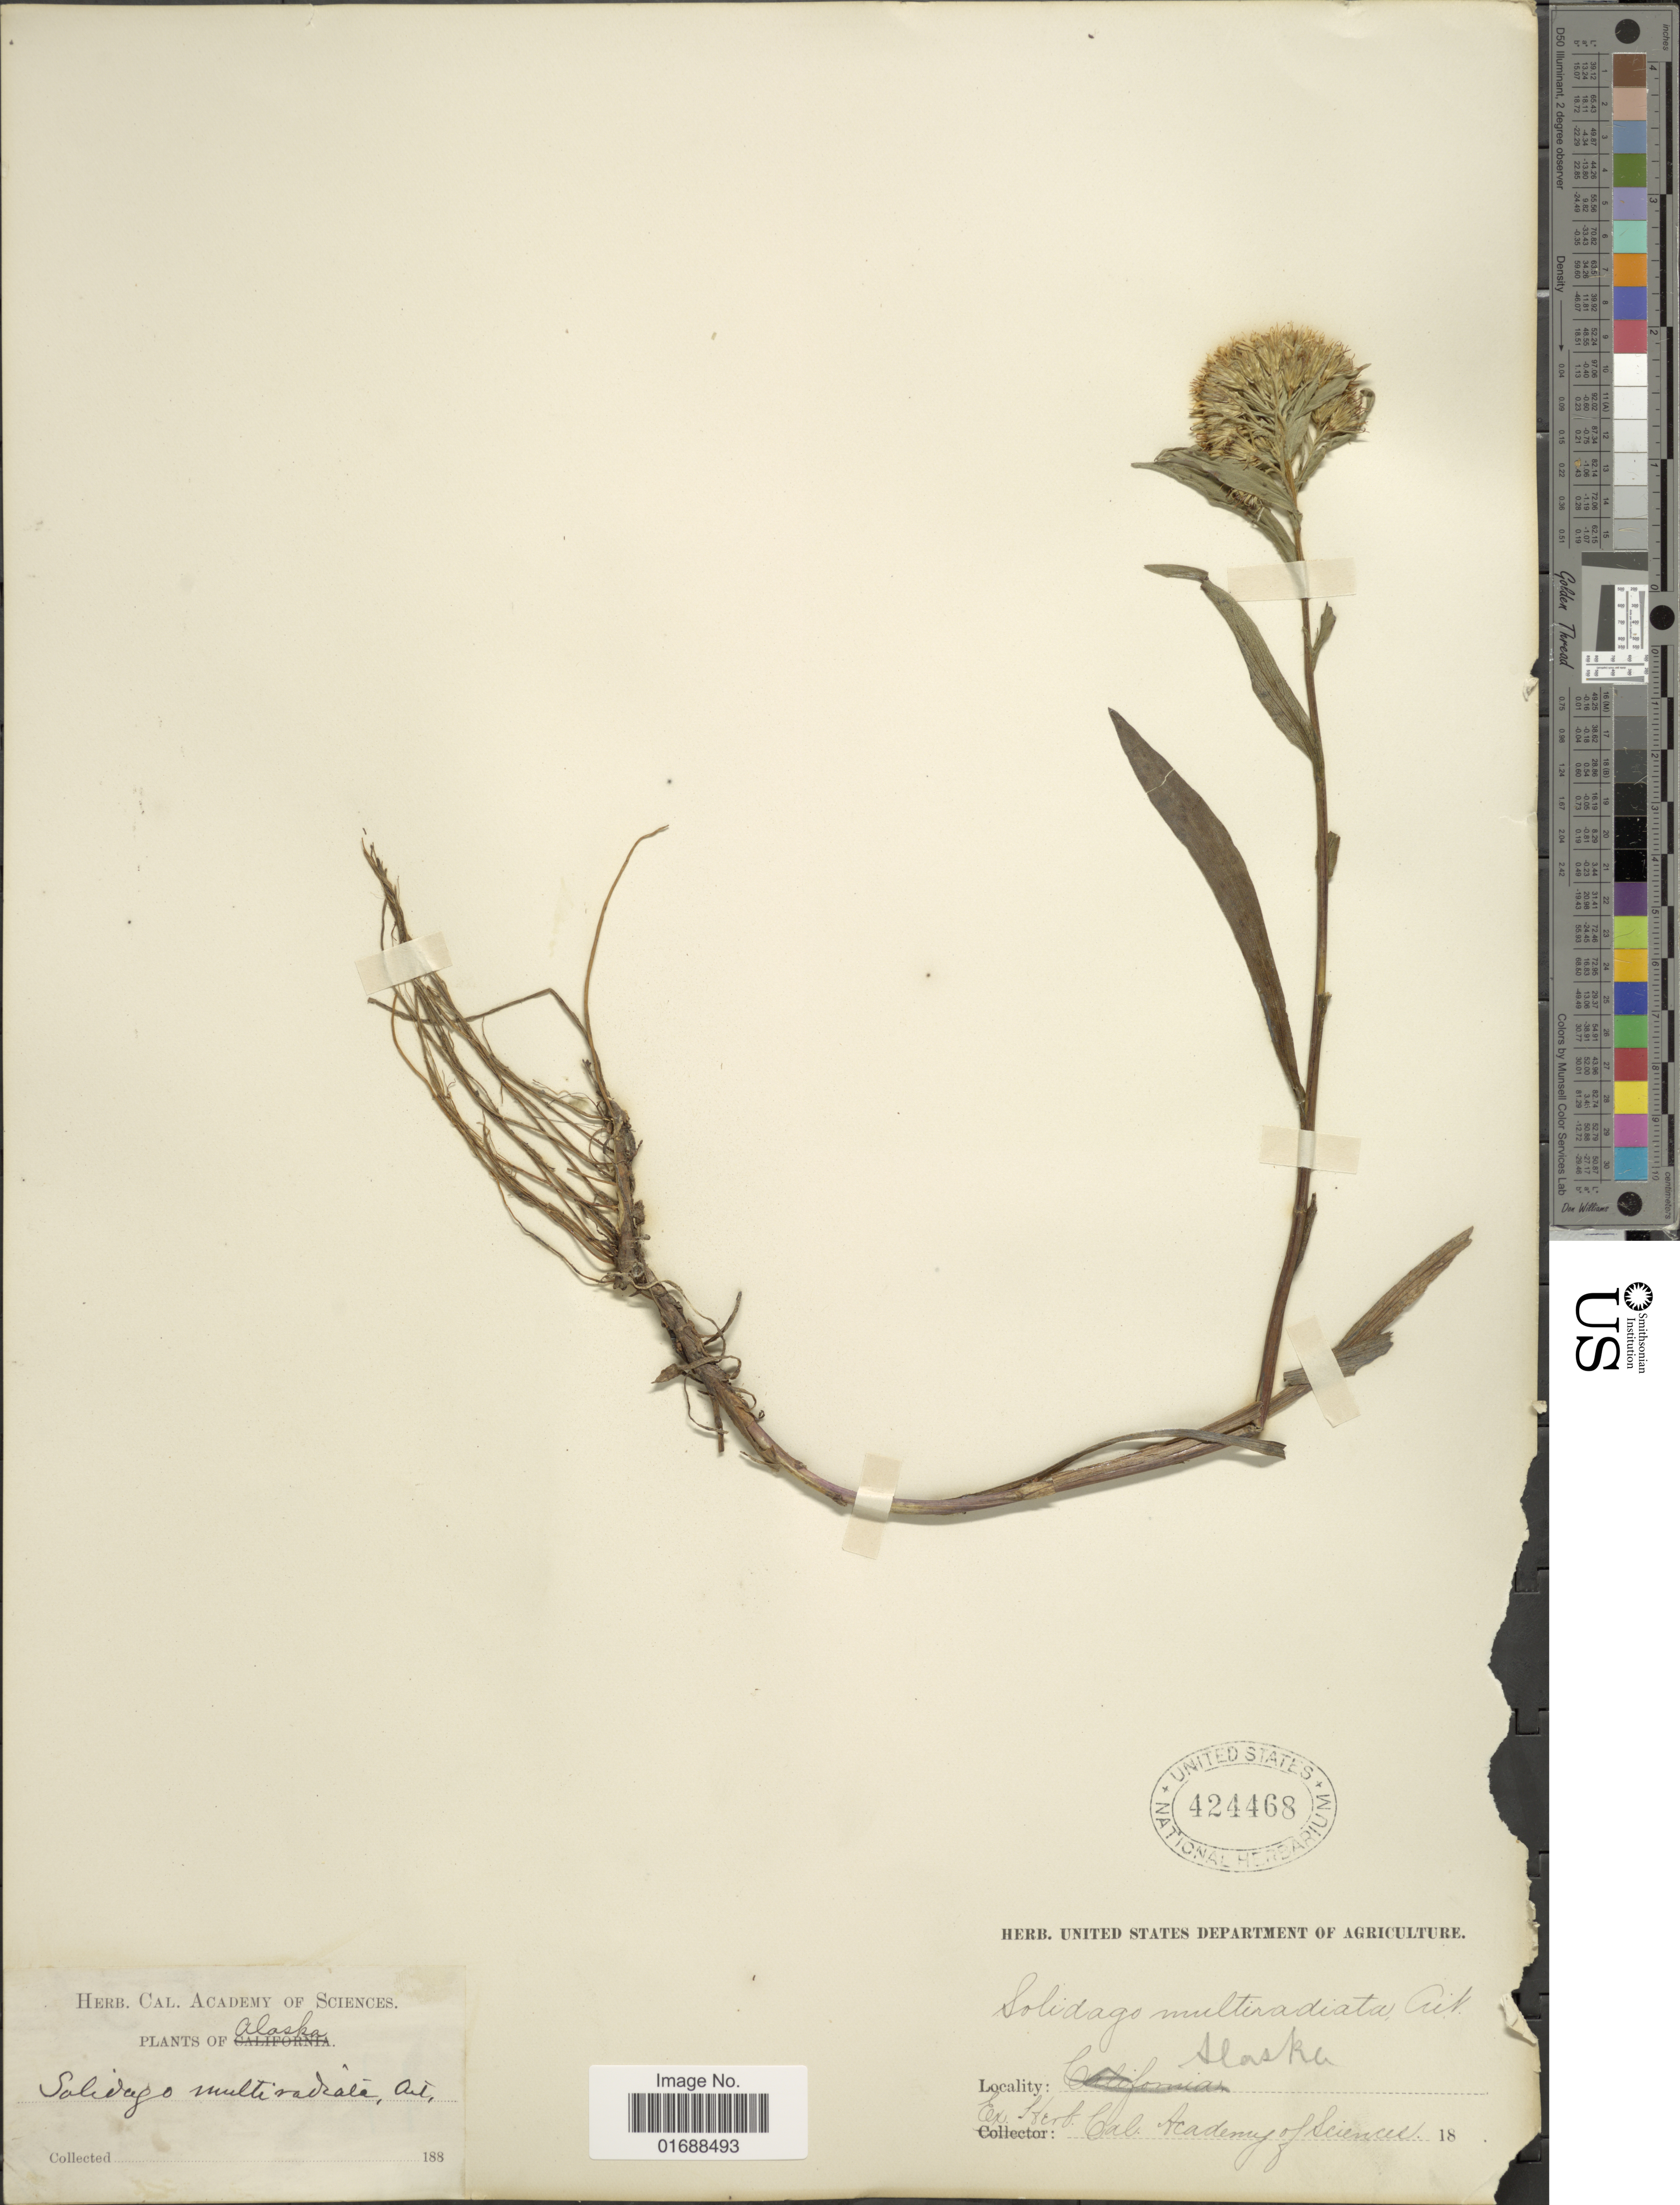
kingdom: Plantae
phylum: Tracheophyta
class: Magnoliopsida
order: Asterales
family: Asteraceae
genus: Solidago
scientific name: Solidago multiradiata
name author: Aiton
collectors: ex herb. Cal. Academy of Sciences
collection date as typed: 188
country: United States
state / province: Alaska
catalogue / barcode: US 424468